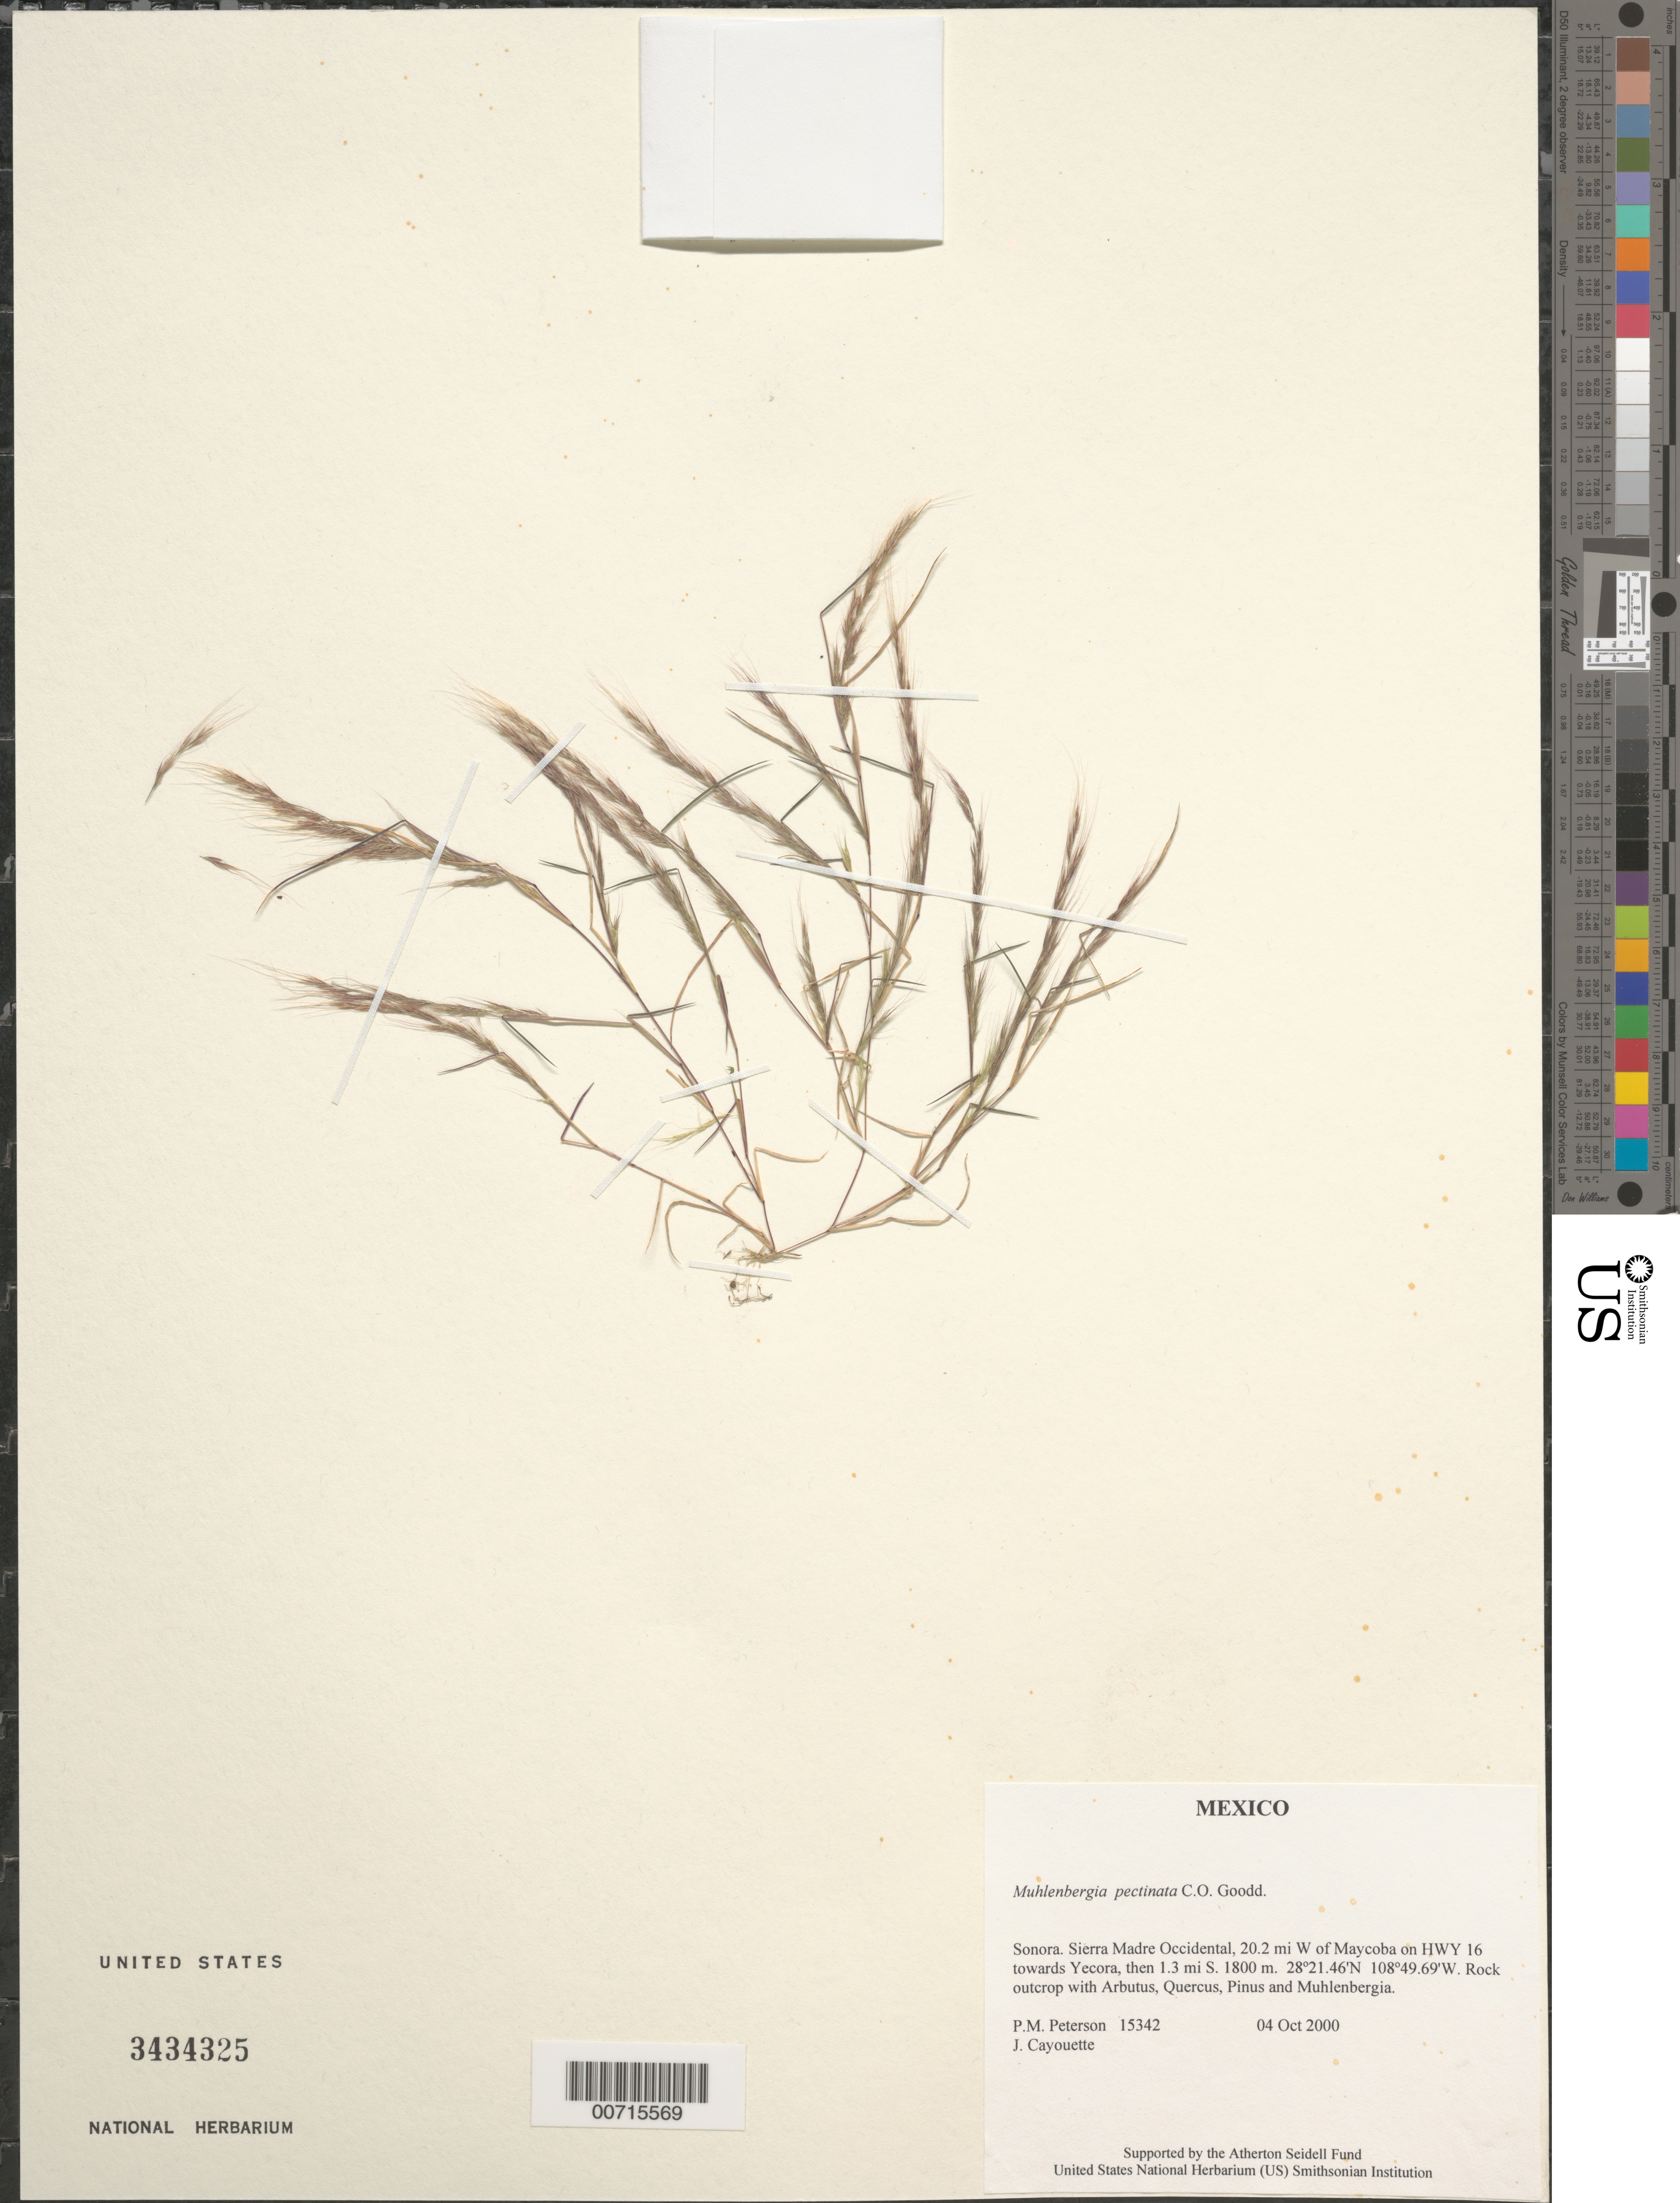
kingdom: Plantae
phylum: Tracheophyta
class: Liliopsida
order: Poales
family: Poaceae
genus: Muhlenbergia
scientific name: Muhlenbergia pectinata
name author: C.O. Goodd.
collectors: P. M. Peterson & J. Cayouette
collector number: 15342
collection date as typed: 04 Oct 2000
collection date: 2000-10-04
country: Mexico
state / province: Sonora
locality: Sierra Madre Occidental, 20.2 mi W of Maycoba on HWY 16 towards Yecora, then 1.3 mi S.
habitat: Rock outcrop with Arbutus, Quercus, Pinus and Muhlenbergia.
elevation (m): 1800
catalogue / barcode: US 3434325